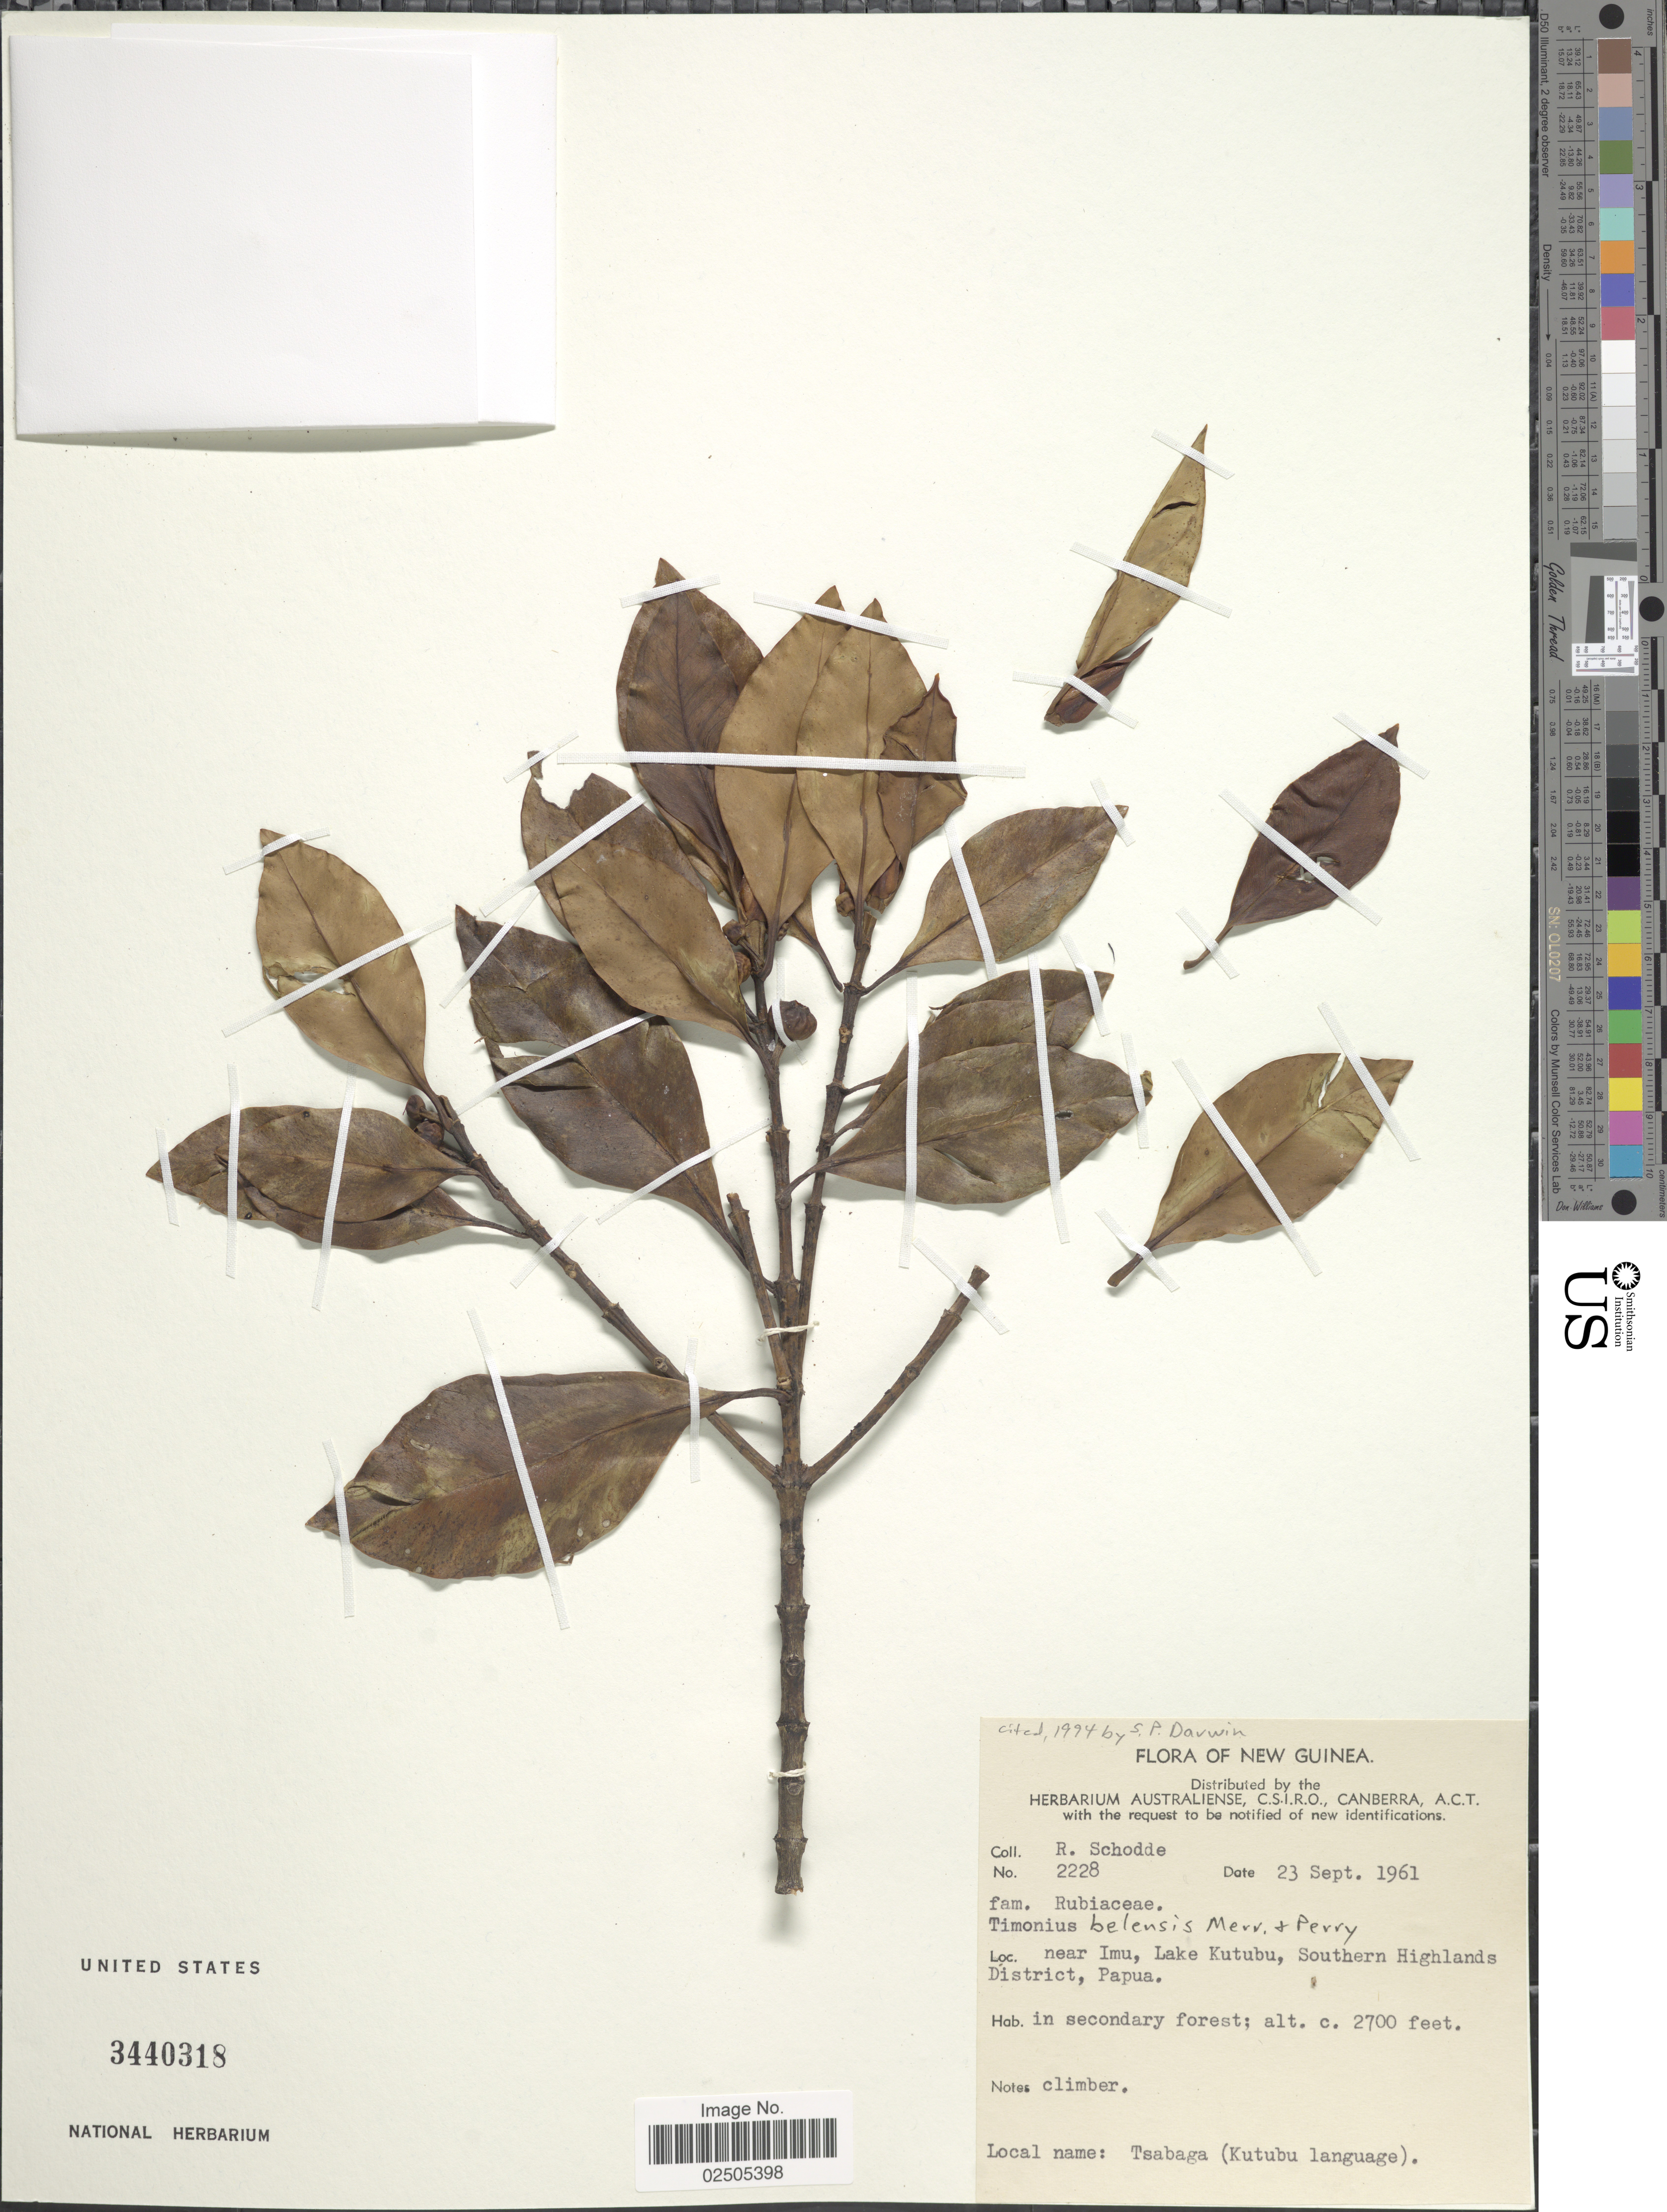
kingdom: Plantae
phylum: Tracheophyta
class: Magnoliopsida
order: Gentianales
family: Rubiaceae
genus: Timonius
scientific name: Timonius belensis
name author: Merr. & L.M. Perry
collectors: R. Schodde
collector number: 2228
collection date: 1961-09-23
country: Papua New Guinea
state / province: Southern Highlands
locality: New Guinea, near Imu, Lake Kutubu, Papua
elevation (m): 823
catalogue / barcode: US 3440318